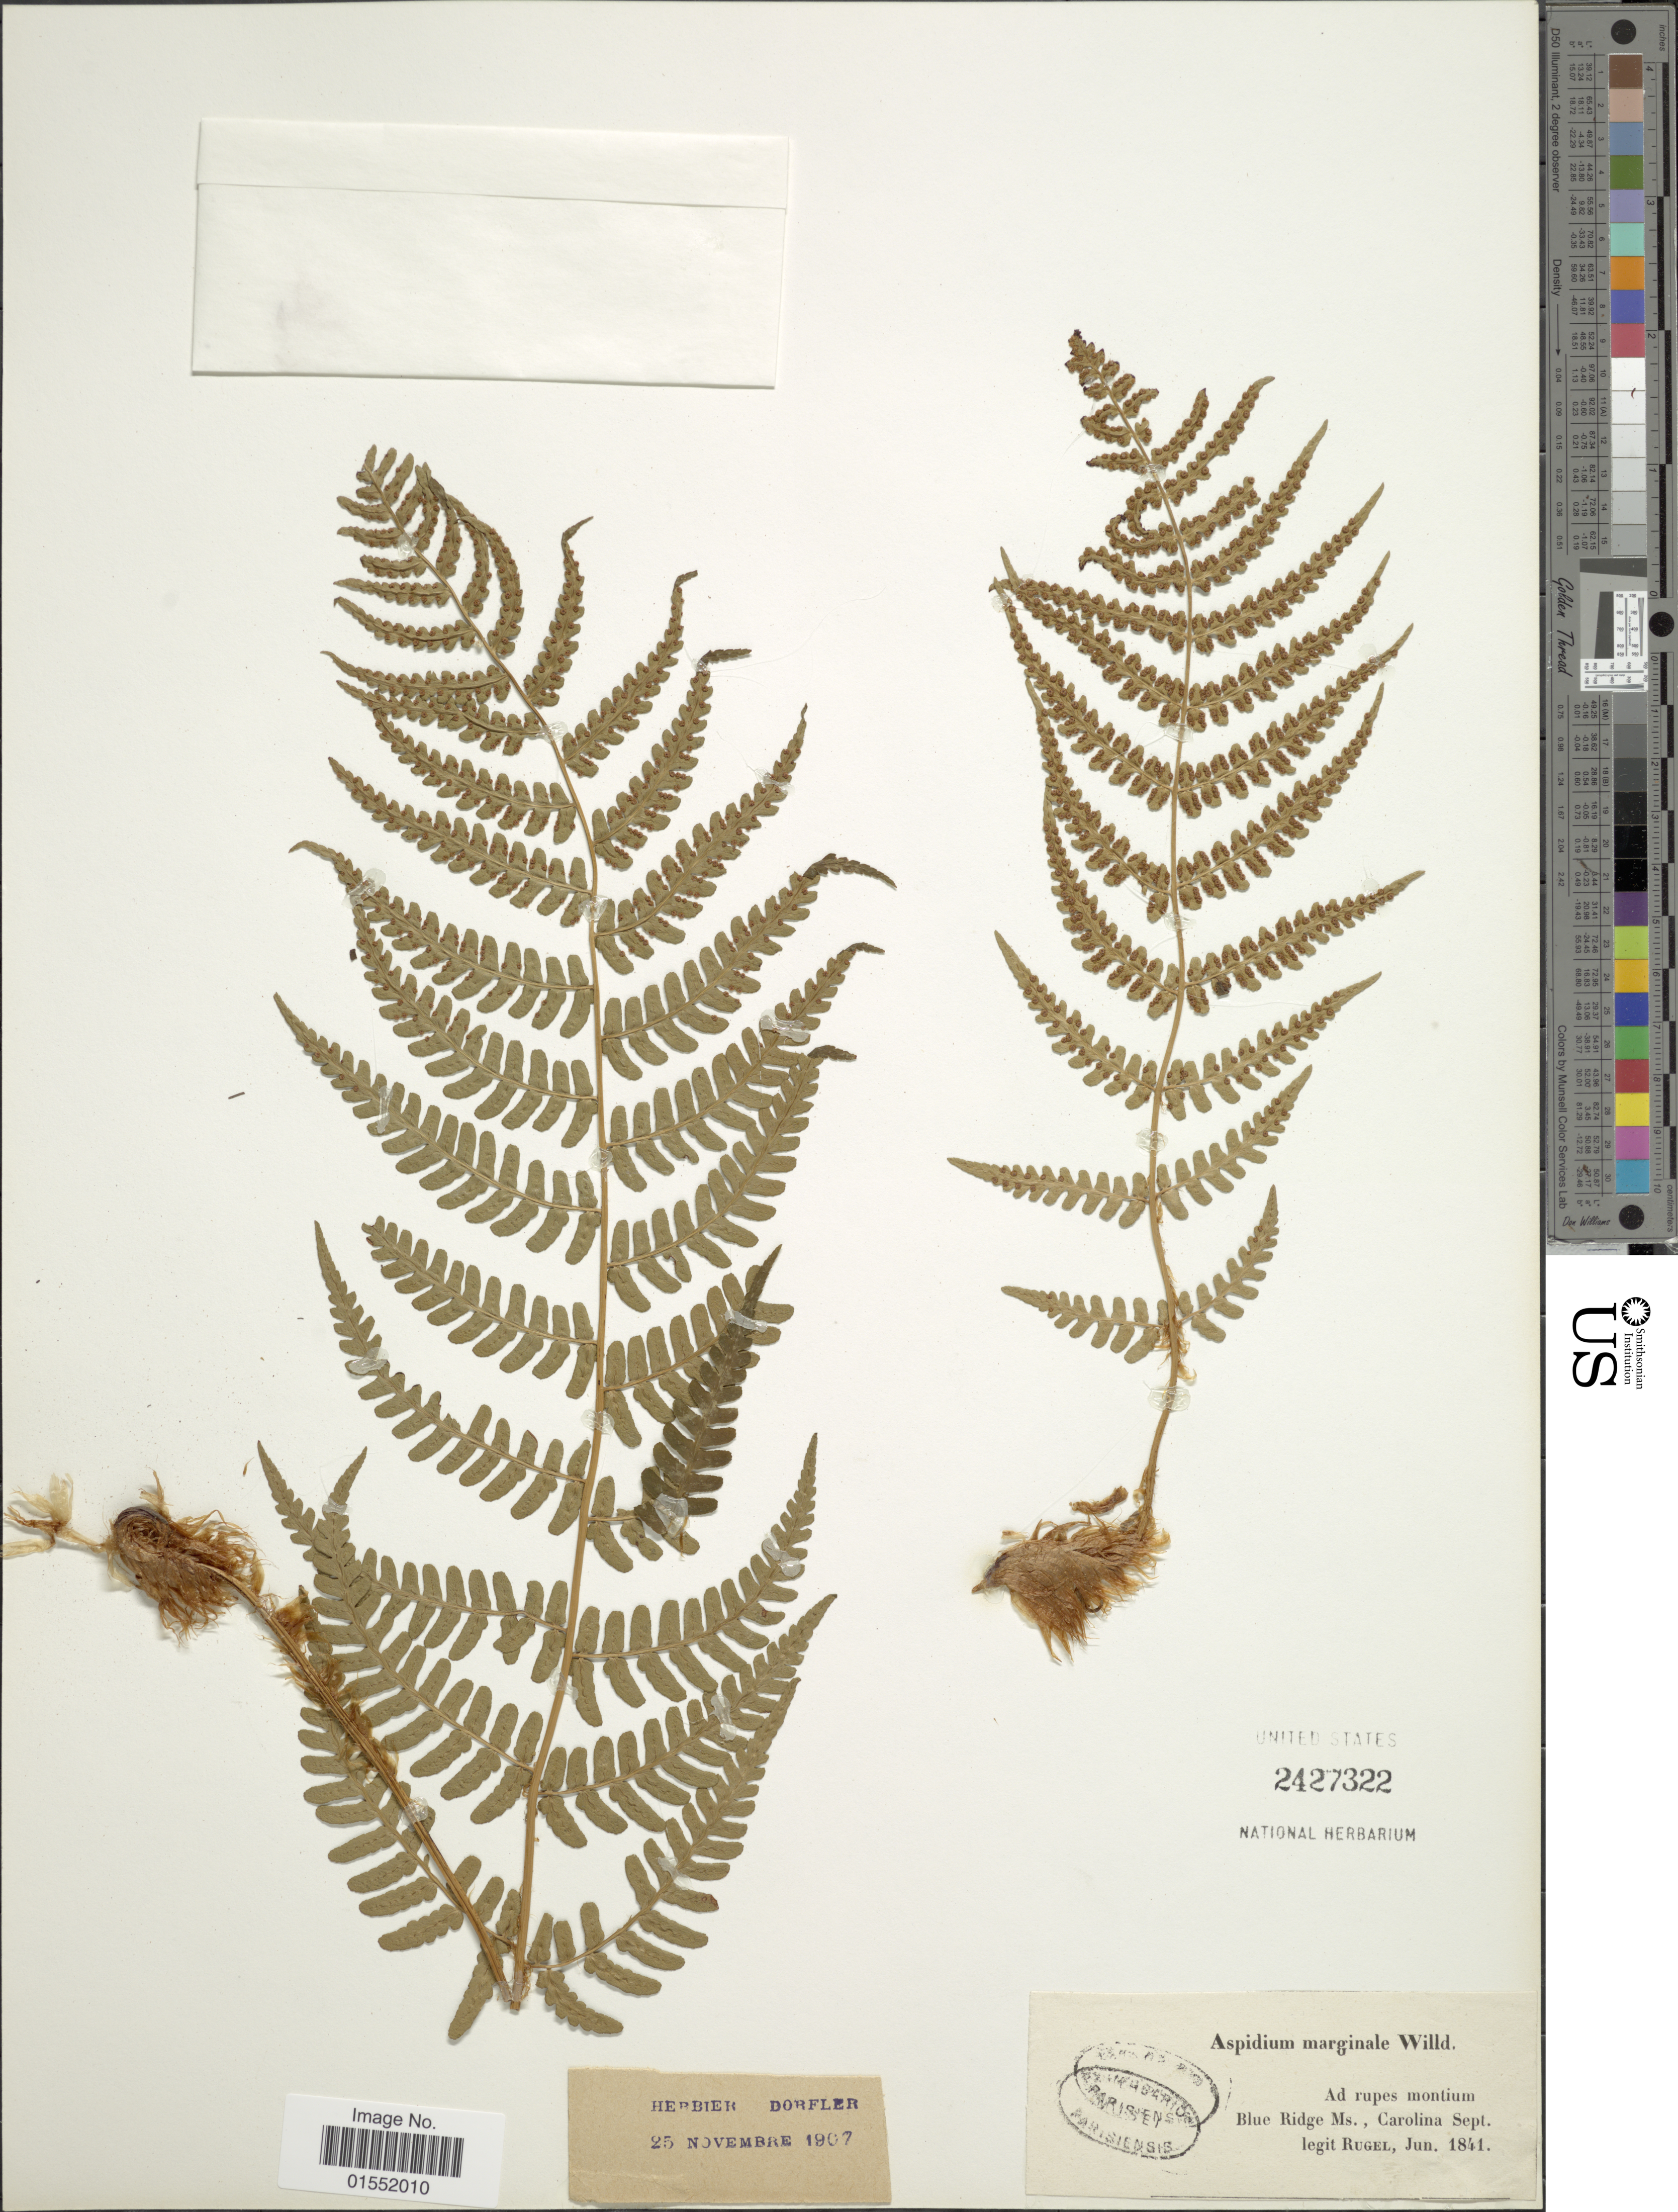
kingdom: Plantae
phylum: Tracheophyta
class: Polypodiopsida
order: Polypodiales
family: Dryopteridaceae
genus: Dryopteris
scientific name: Dryopteris marginalis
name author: (L.) A. Gray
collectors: Rugel, --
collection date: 1841-06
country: United States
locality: Ad rupes montium, Blue Ridge Ms., Carolina Sept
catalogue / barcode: US 2427322